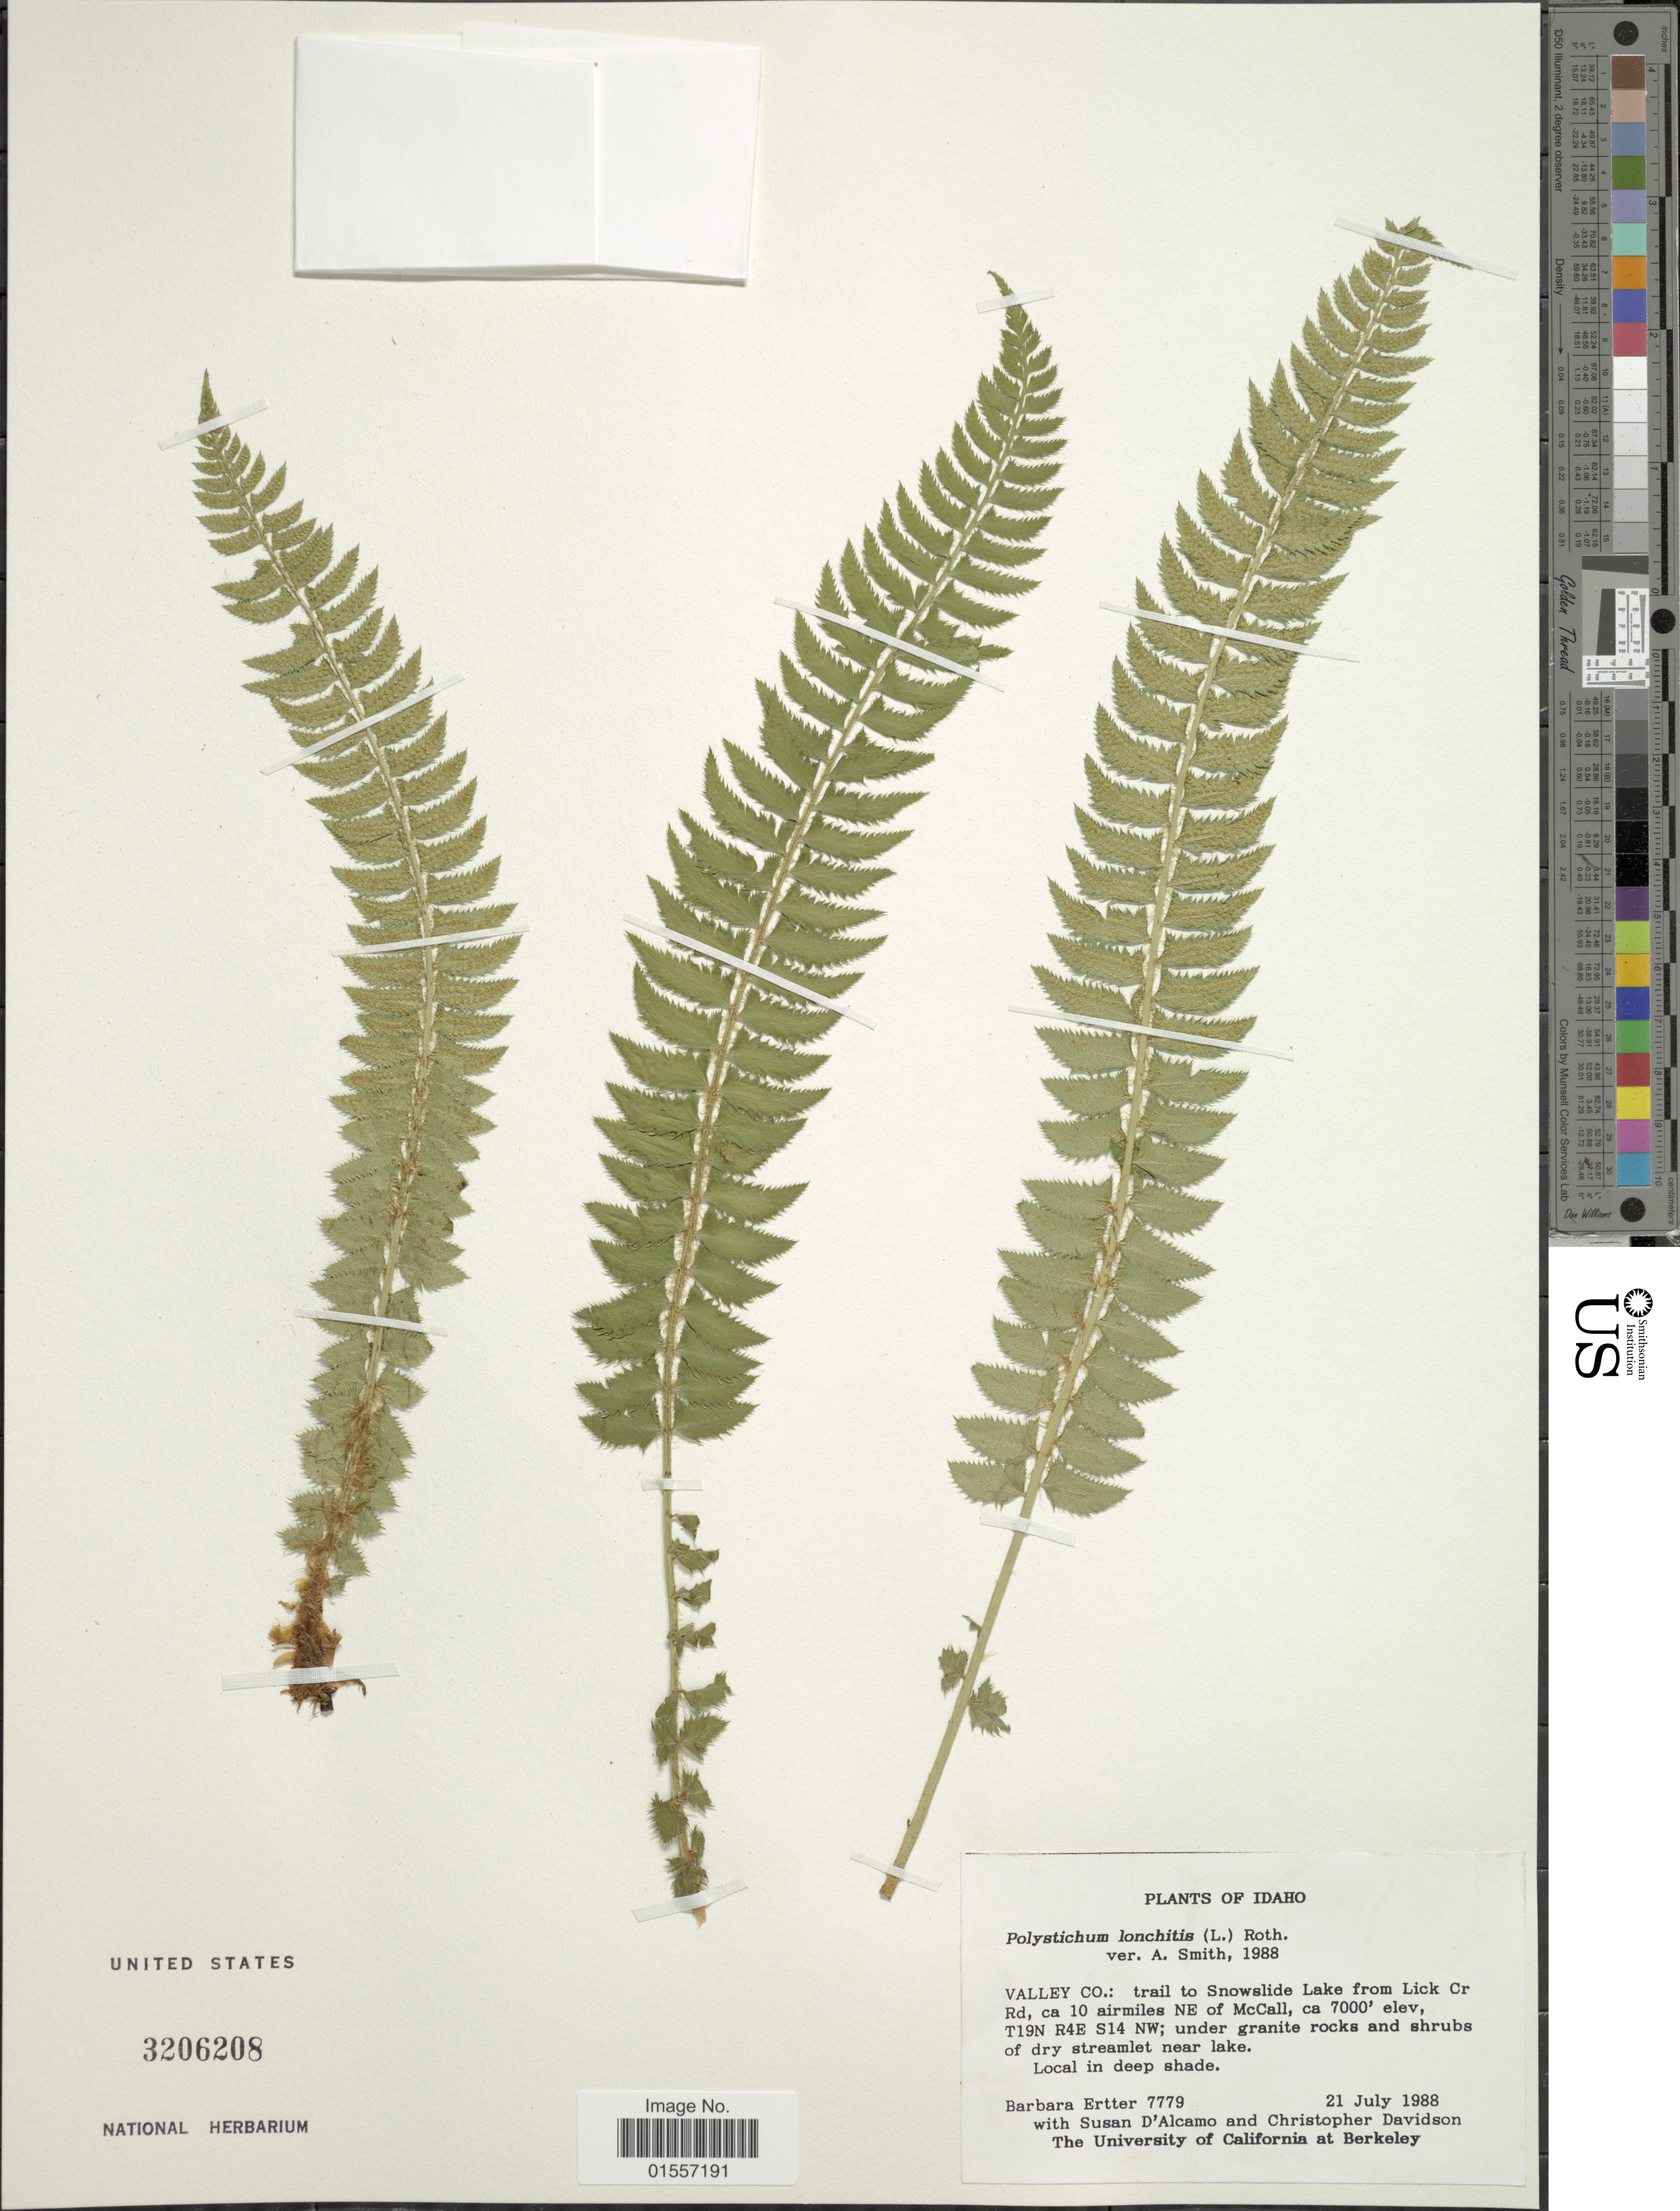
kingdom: Plantae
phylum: Tracheophyta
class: Polypodiopsida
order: Polypodiales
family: Dryopteridaceae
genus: Polystichum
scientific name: Polystichum lonchitis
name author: (Roth) L.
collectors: B. Ertter, S. D'Alcamo & C. Davidson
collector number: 7779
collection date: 1988-07-21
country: United States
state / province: Idaho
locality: Valley Co: trail to Snowslide Lake from Lick Cr Rd, ca 10 airmiles NE of McCall, T19N R4E S14 NW; under granite rocks and shrubs of dry streamlet near Lake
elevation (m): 2134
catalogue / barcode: US 3206208